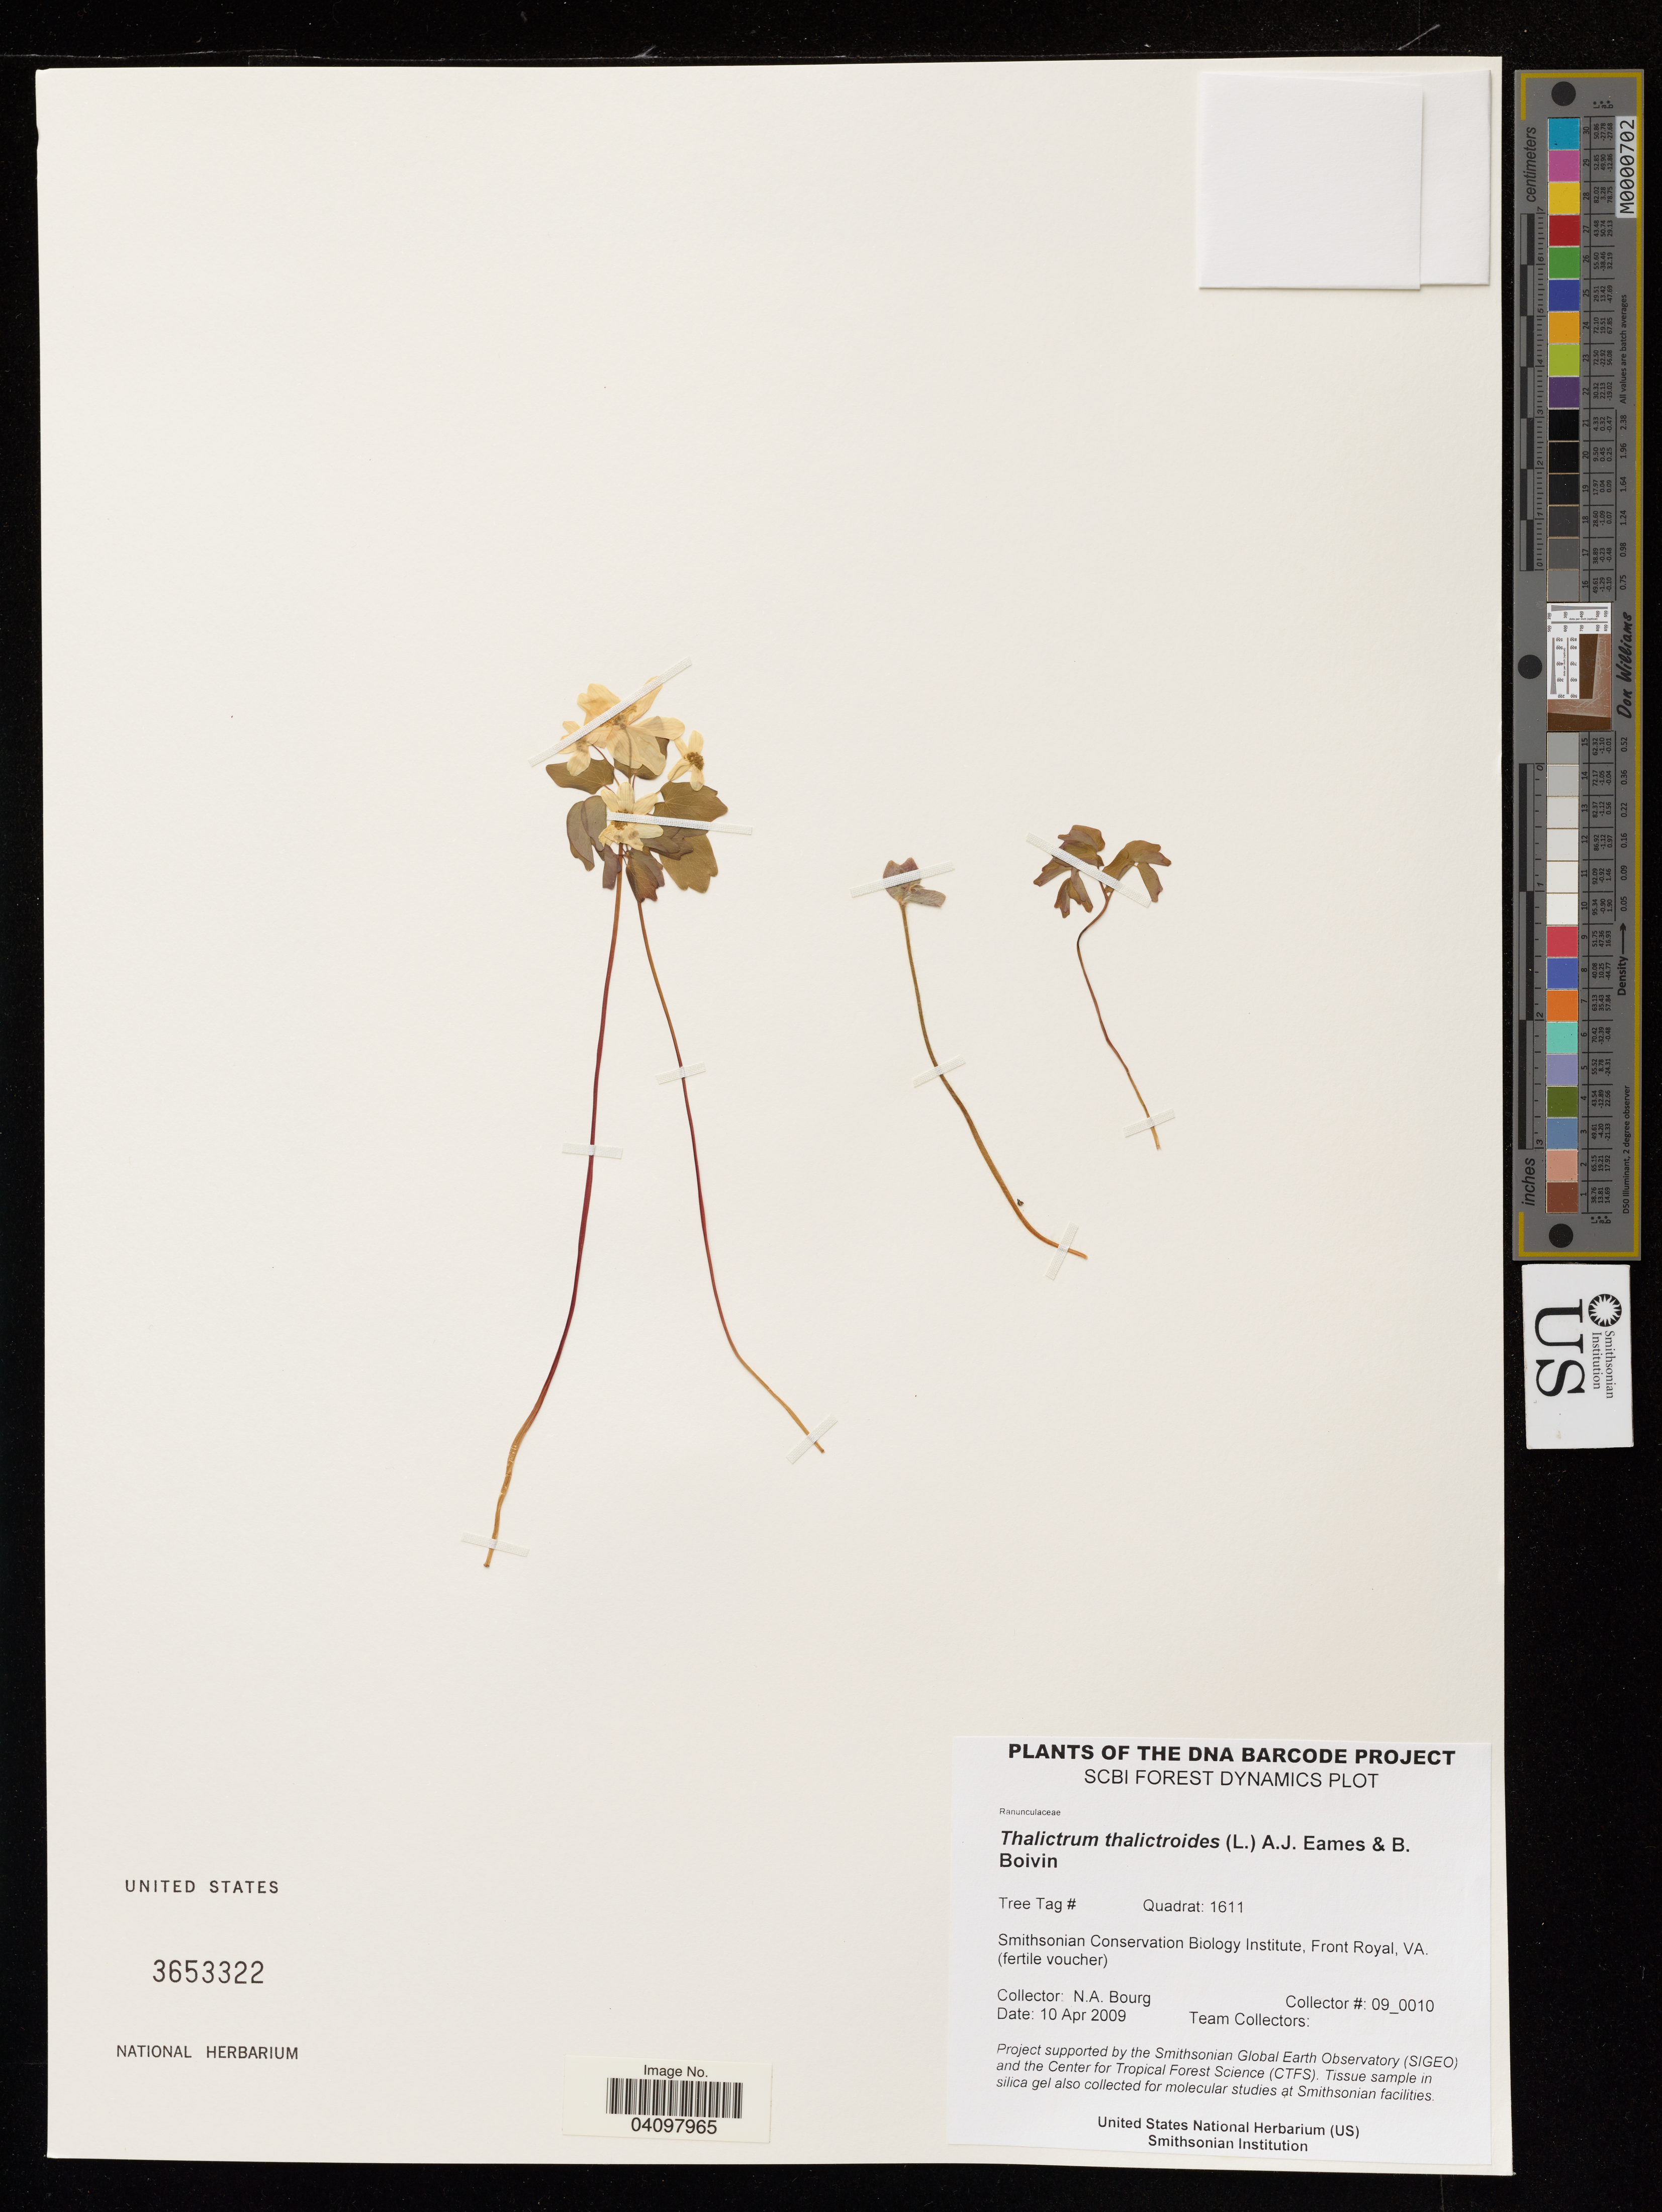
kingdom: Plantae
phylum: Tracheophyta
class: Magnoliopsida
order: Ranunculales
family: Ranunculaceae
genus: Thalictrum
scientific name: Thalictrum thalictroides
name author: (L.) A.J. Eames & B. Boivin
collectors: N. A. Bourg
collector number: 09_0010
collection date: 2009-04-10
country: United States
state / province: Virginia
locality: Smithsonian Conservation Biology Institute, Front Royal.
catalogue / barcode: US 3653322